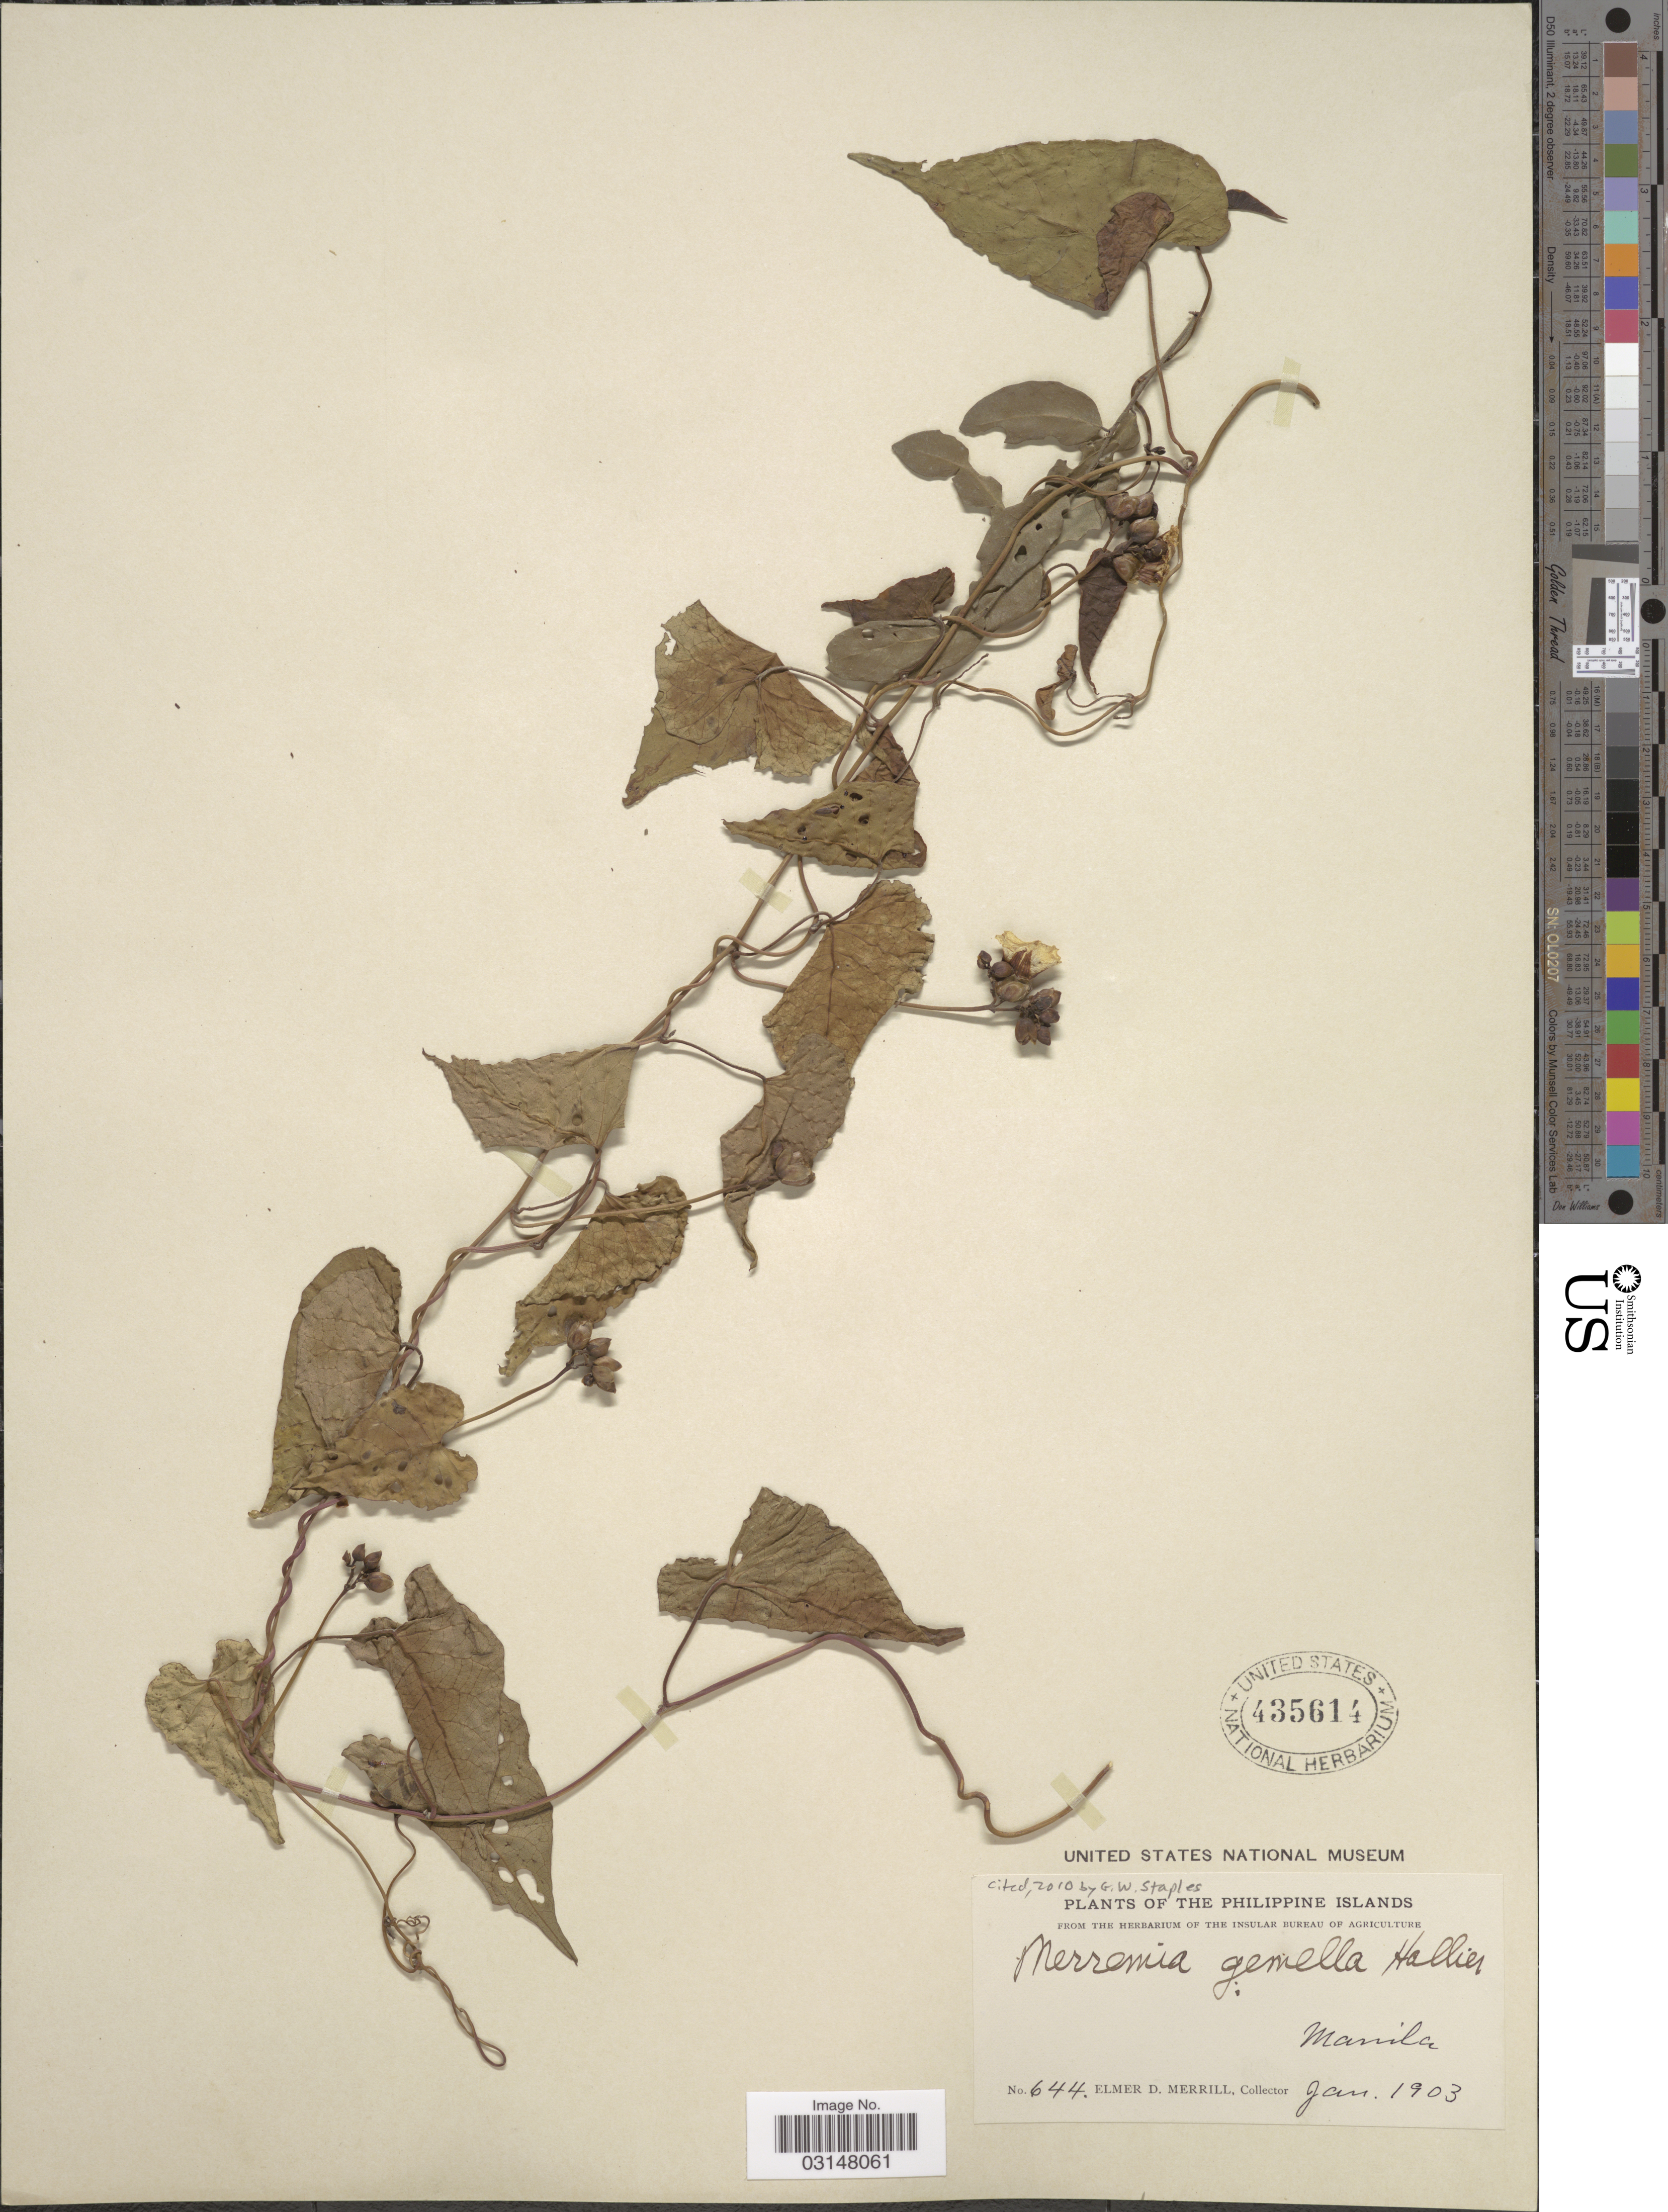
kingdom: Plantae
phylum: Tracheophyta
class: Magnoliopsida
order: Solanales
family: Convolvulaceae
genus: Merremia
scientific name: Merremia gemella var. gemella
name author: (Burm. f.) Hallier f.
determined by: Strong, Mark T., (BOT), Smithsonian Institution - National Museum of Natural History (UNITED STATES)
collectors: E. D. Merrill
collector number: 644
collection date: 1903-01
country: Philippines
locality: Manila.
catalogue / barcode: US 435614